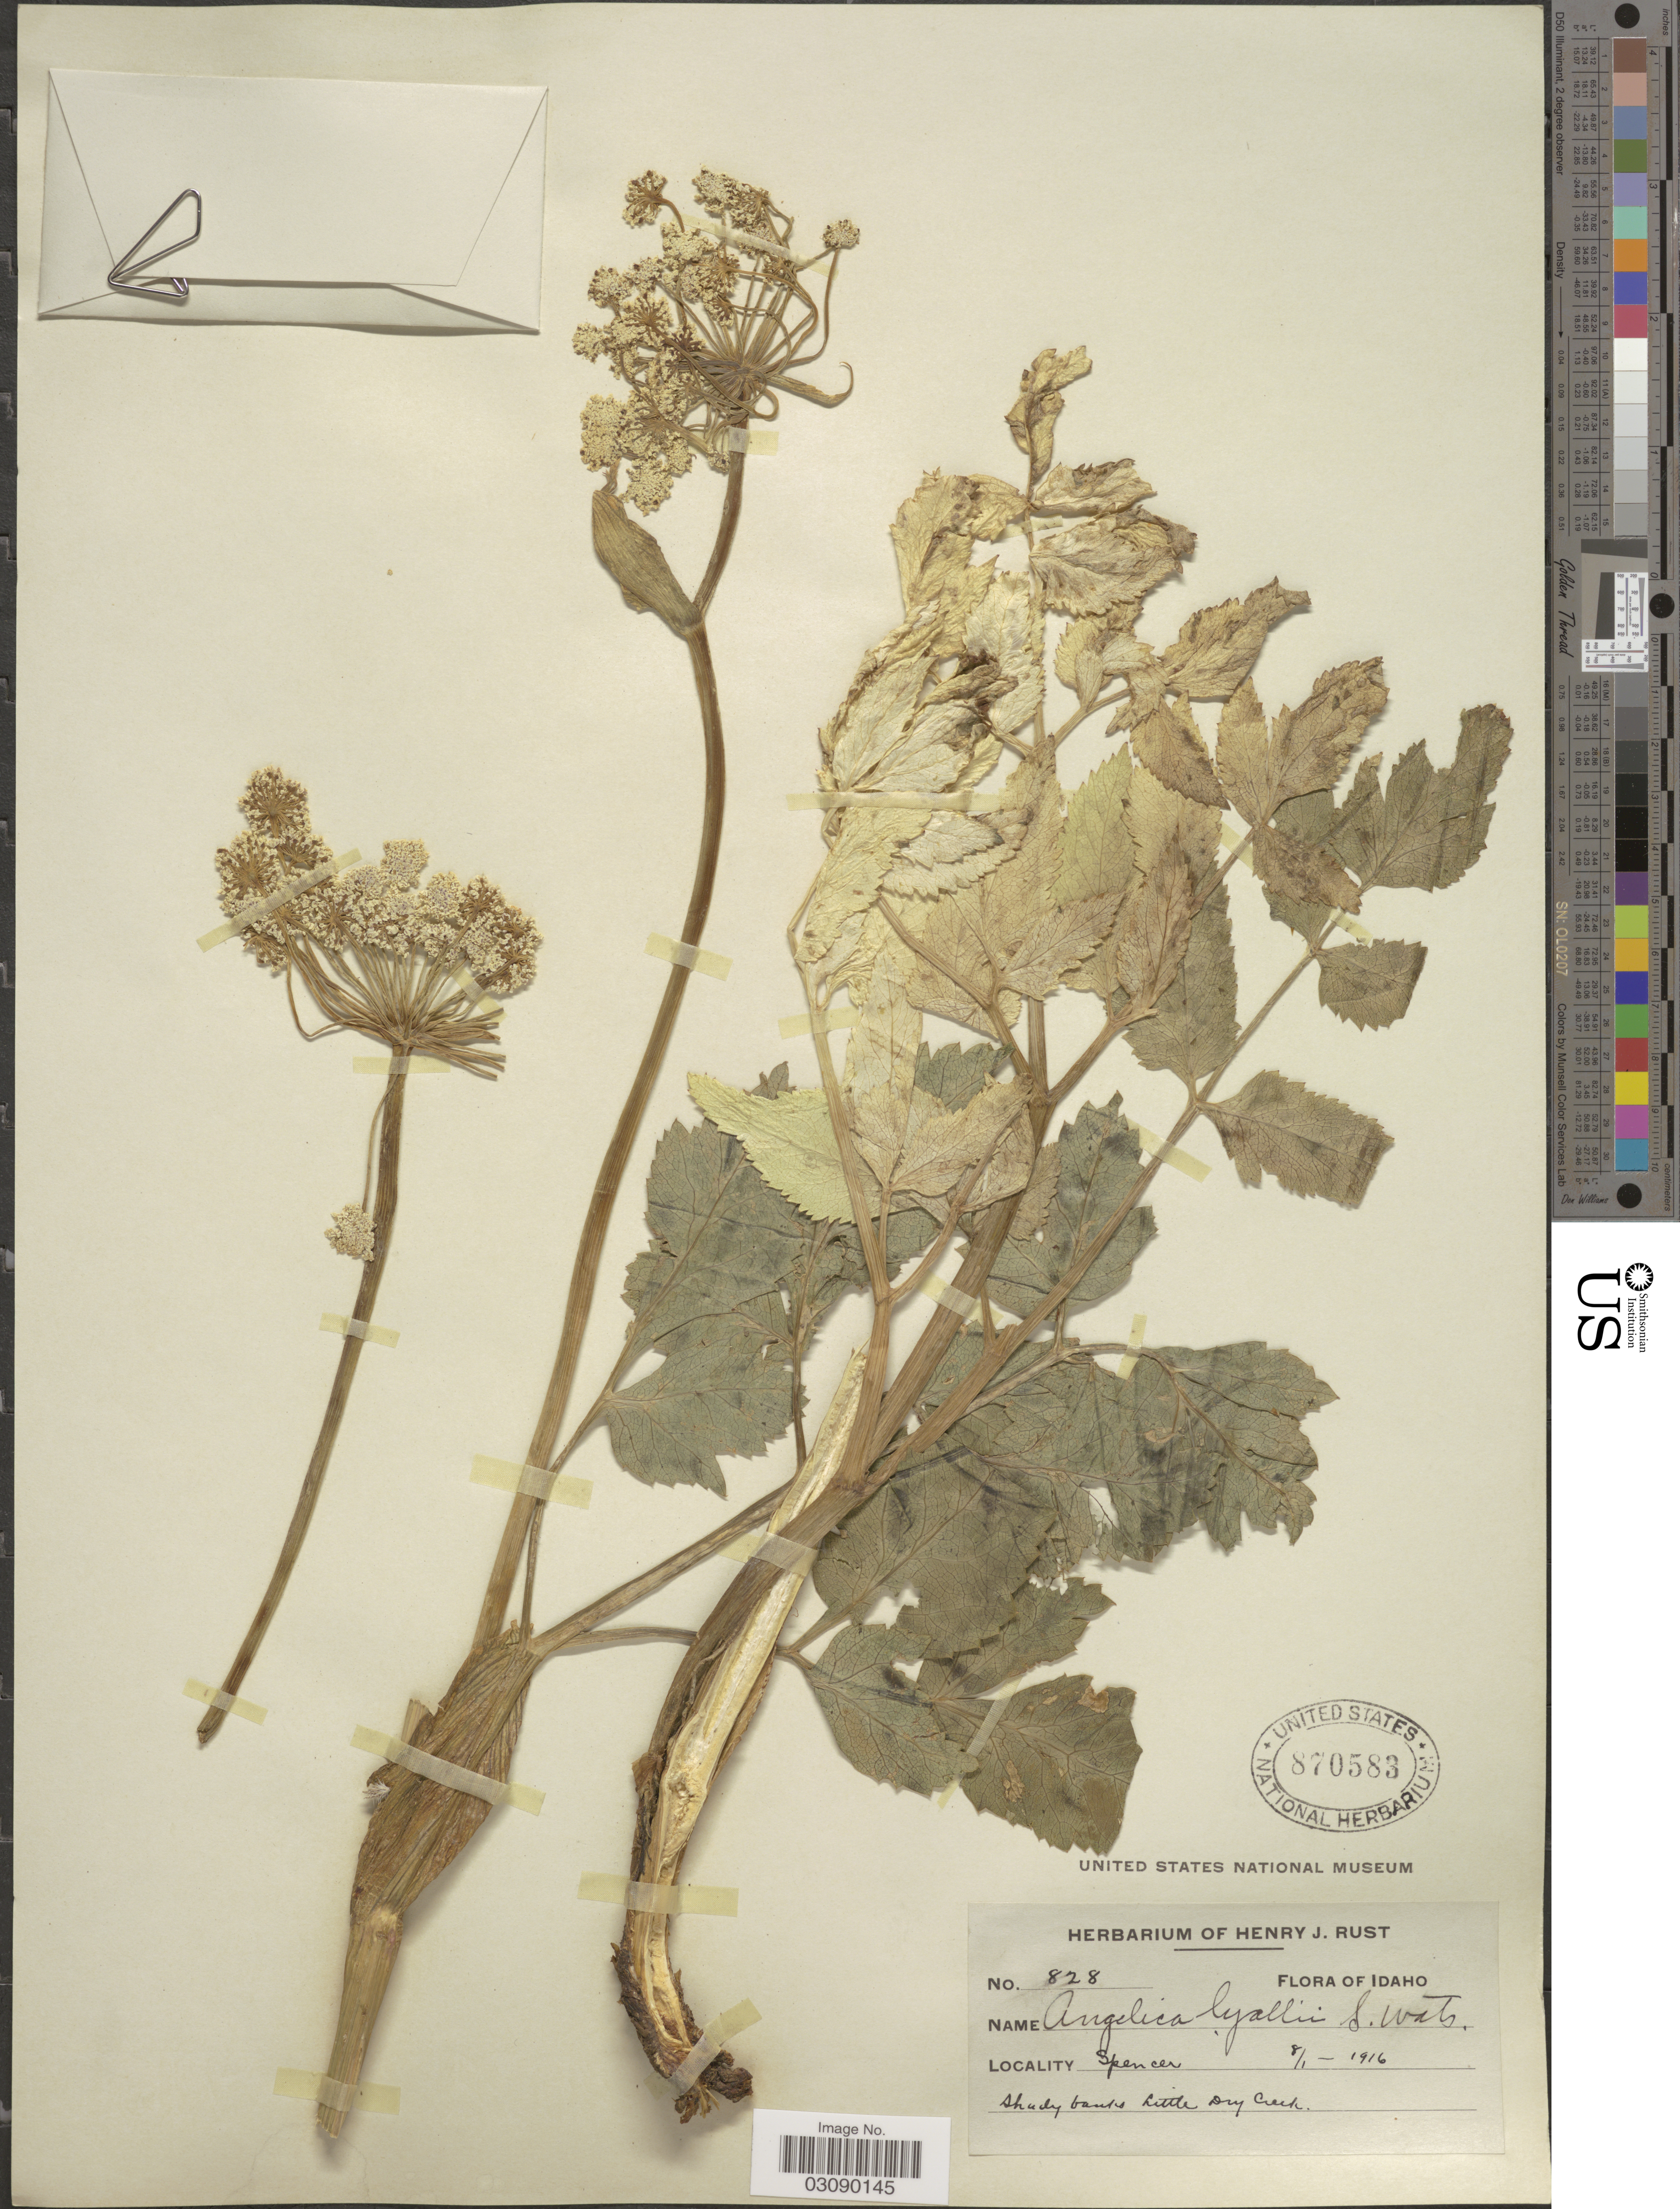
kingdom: Plantae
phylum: Tracheophyta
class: Magnoliopsida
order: Apiales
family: Apiaceae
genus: Angelica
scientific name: Angelica arguta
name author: Nutt.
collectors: ex herb. Henry J. Rust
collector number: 828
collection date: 1916-08-01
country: United States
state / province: Idaho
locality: Spencer.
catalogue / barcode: US 870583